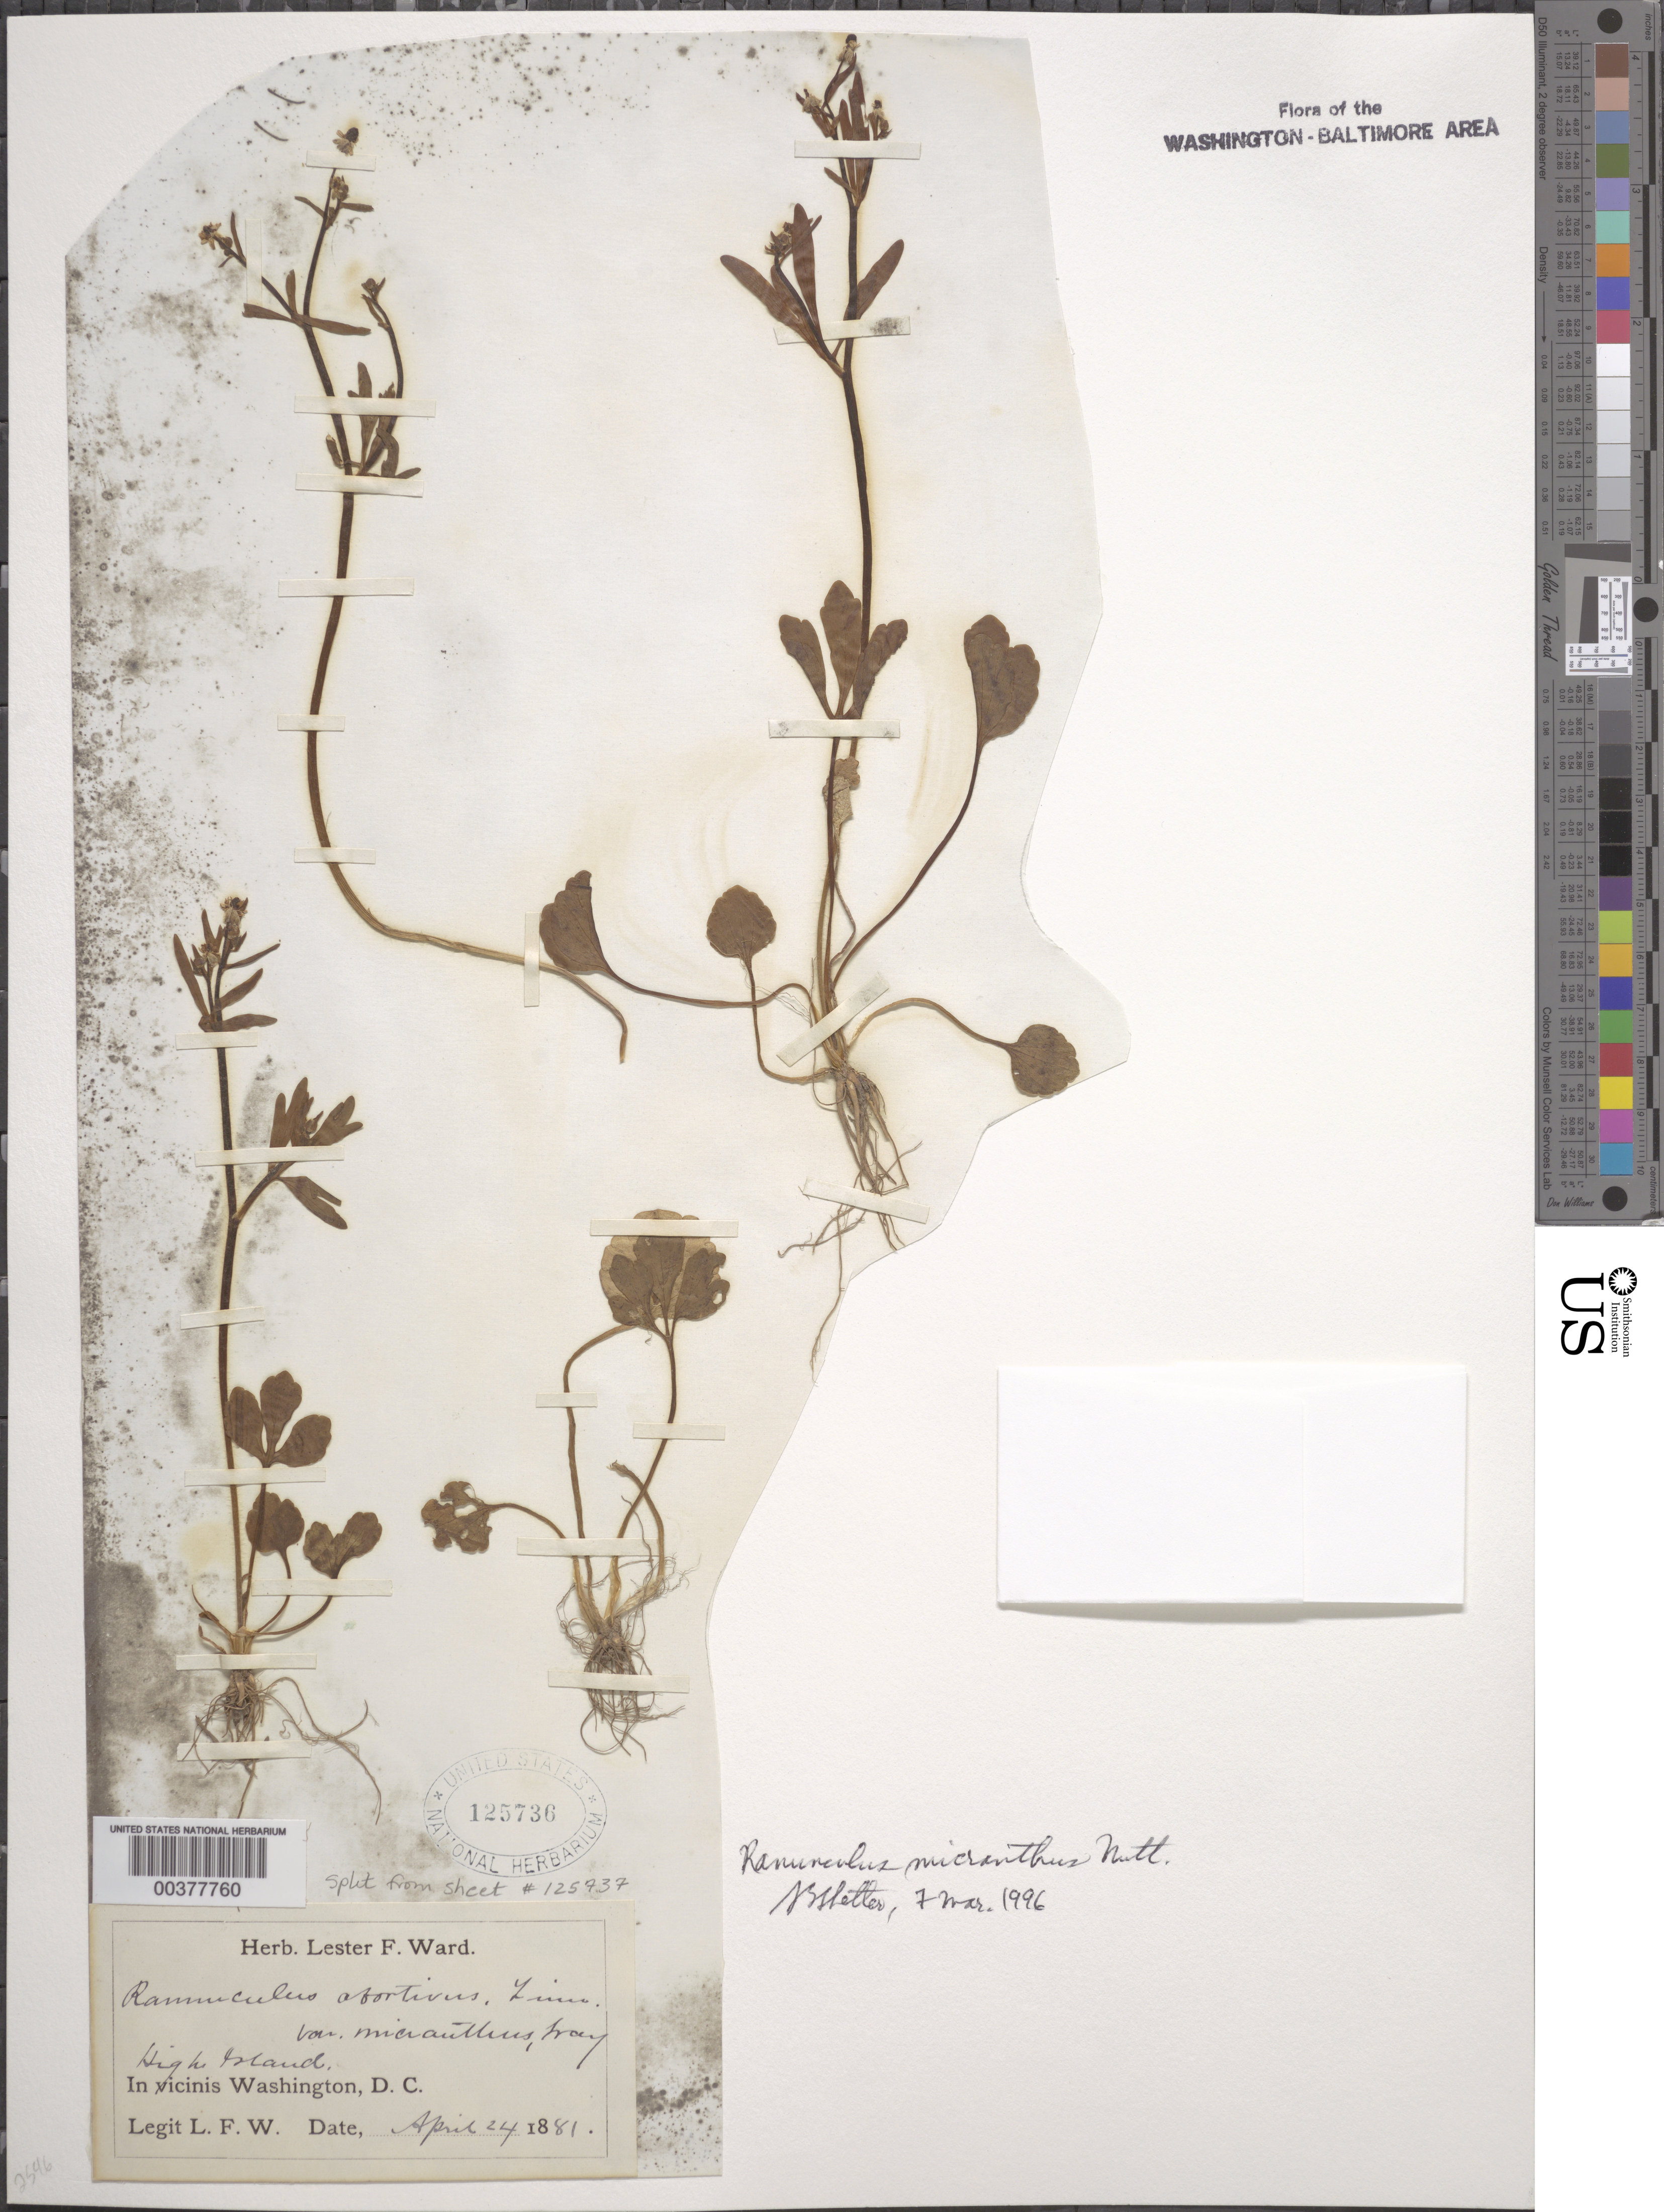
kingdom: Plantae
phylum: Tracheophyta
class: Magnoliopsida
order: Ranunculales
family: Ranunculaceae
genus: Ranunculus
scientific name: Ranunculus micranthus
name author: Nutt.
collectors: L. F. Ward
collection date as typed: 24 Apr 1881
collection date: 1881-04-24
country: United States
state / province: Maryland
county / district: Montgomery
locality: High Island C. & O. Canal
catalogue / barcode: US 125736